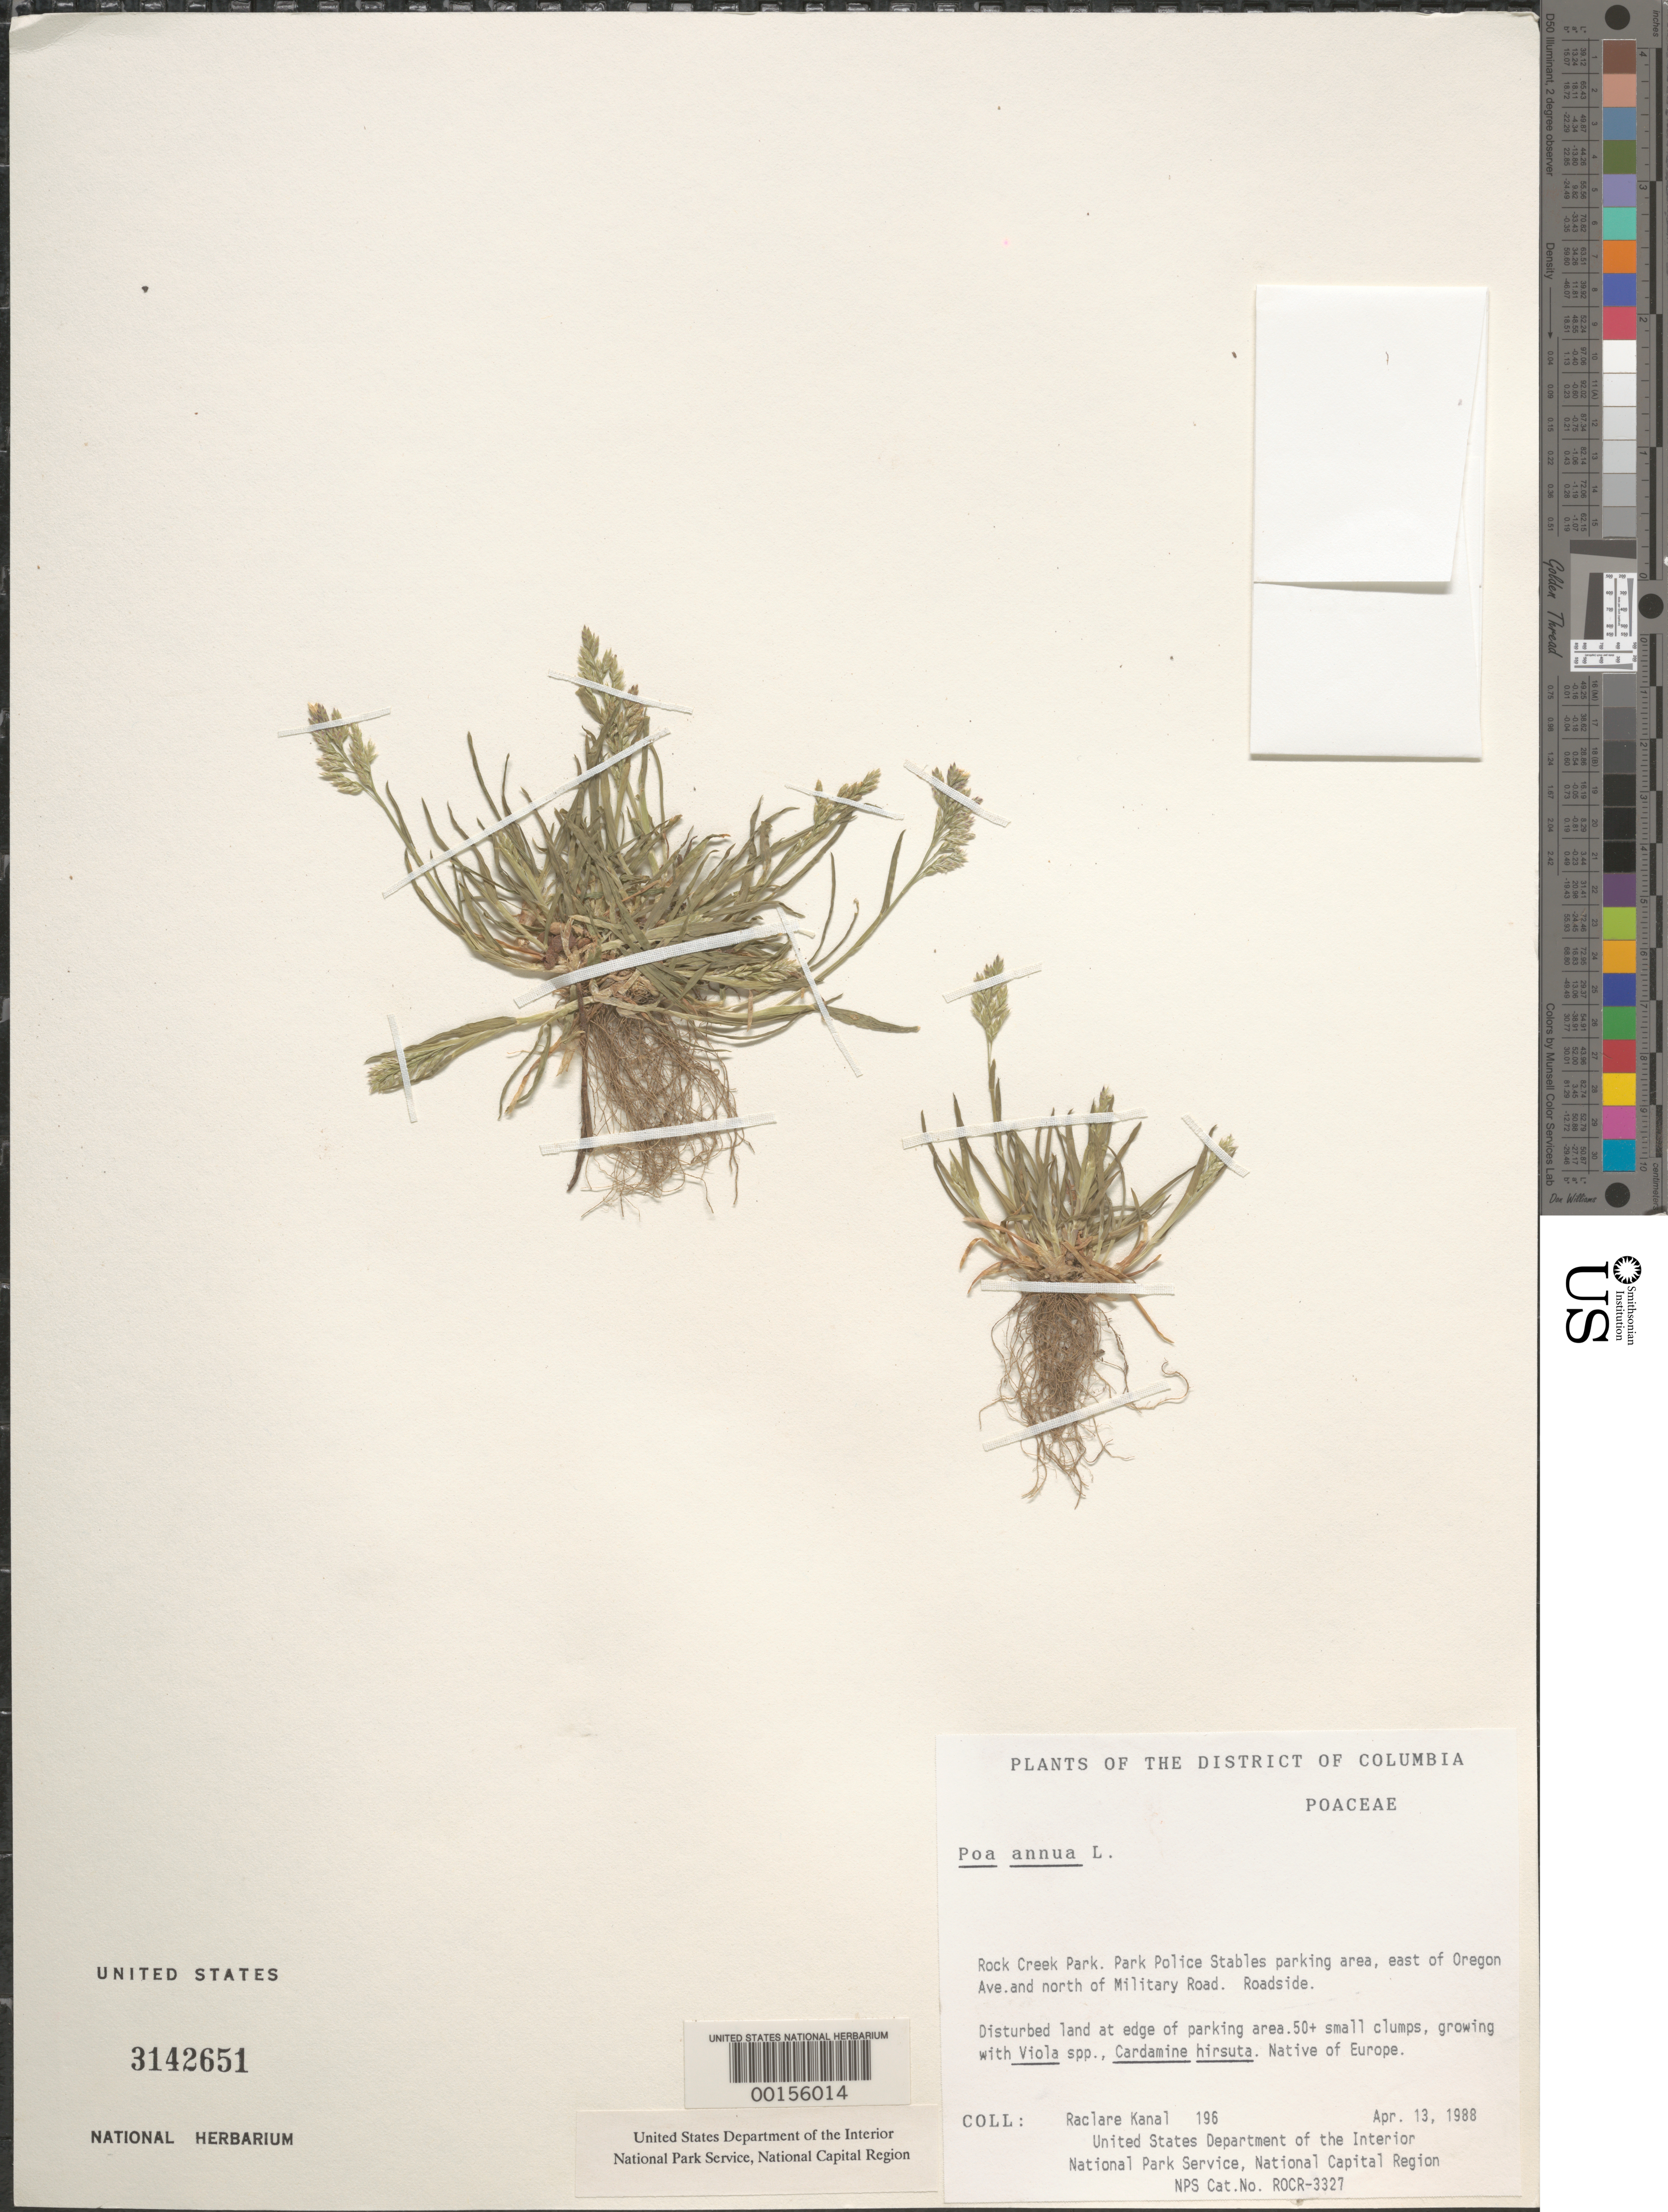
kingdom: Plantae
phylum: Tracheophyta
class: Liliopsida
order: Poales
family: Poaceae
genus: Poa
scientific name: Poa annua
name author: L.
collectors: R. Kanal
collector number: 196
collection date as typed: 13 Apr 1988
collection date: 1988-04-13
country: United States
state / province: District of Columbia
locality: Rock Creek Park, Police Stables Parking area Rock Creek Park and Vicinity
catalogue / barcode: US 3142651